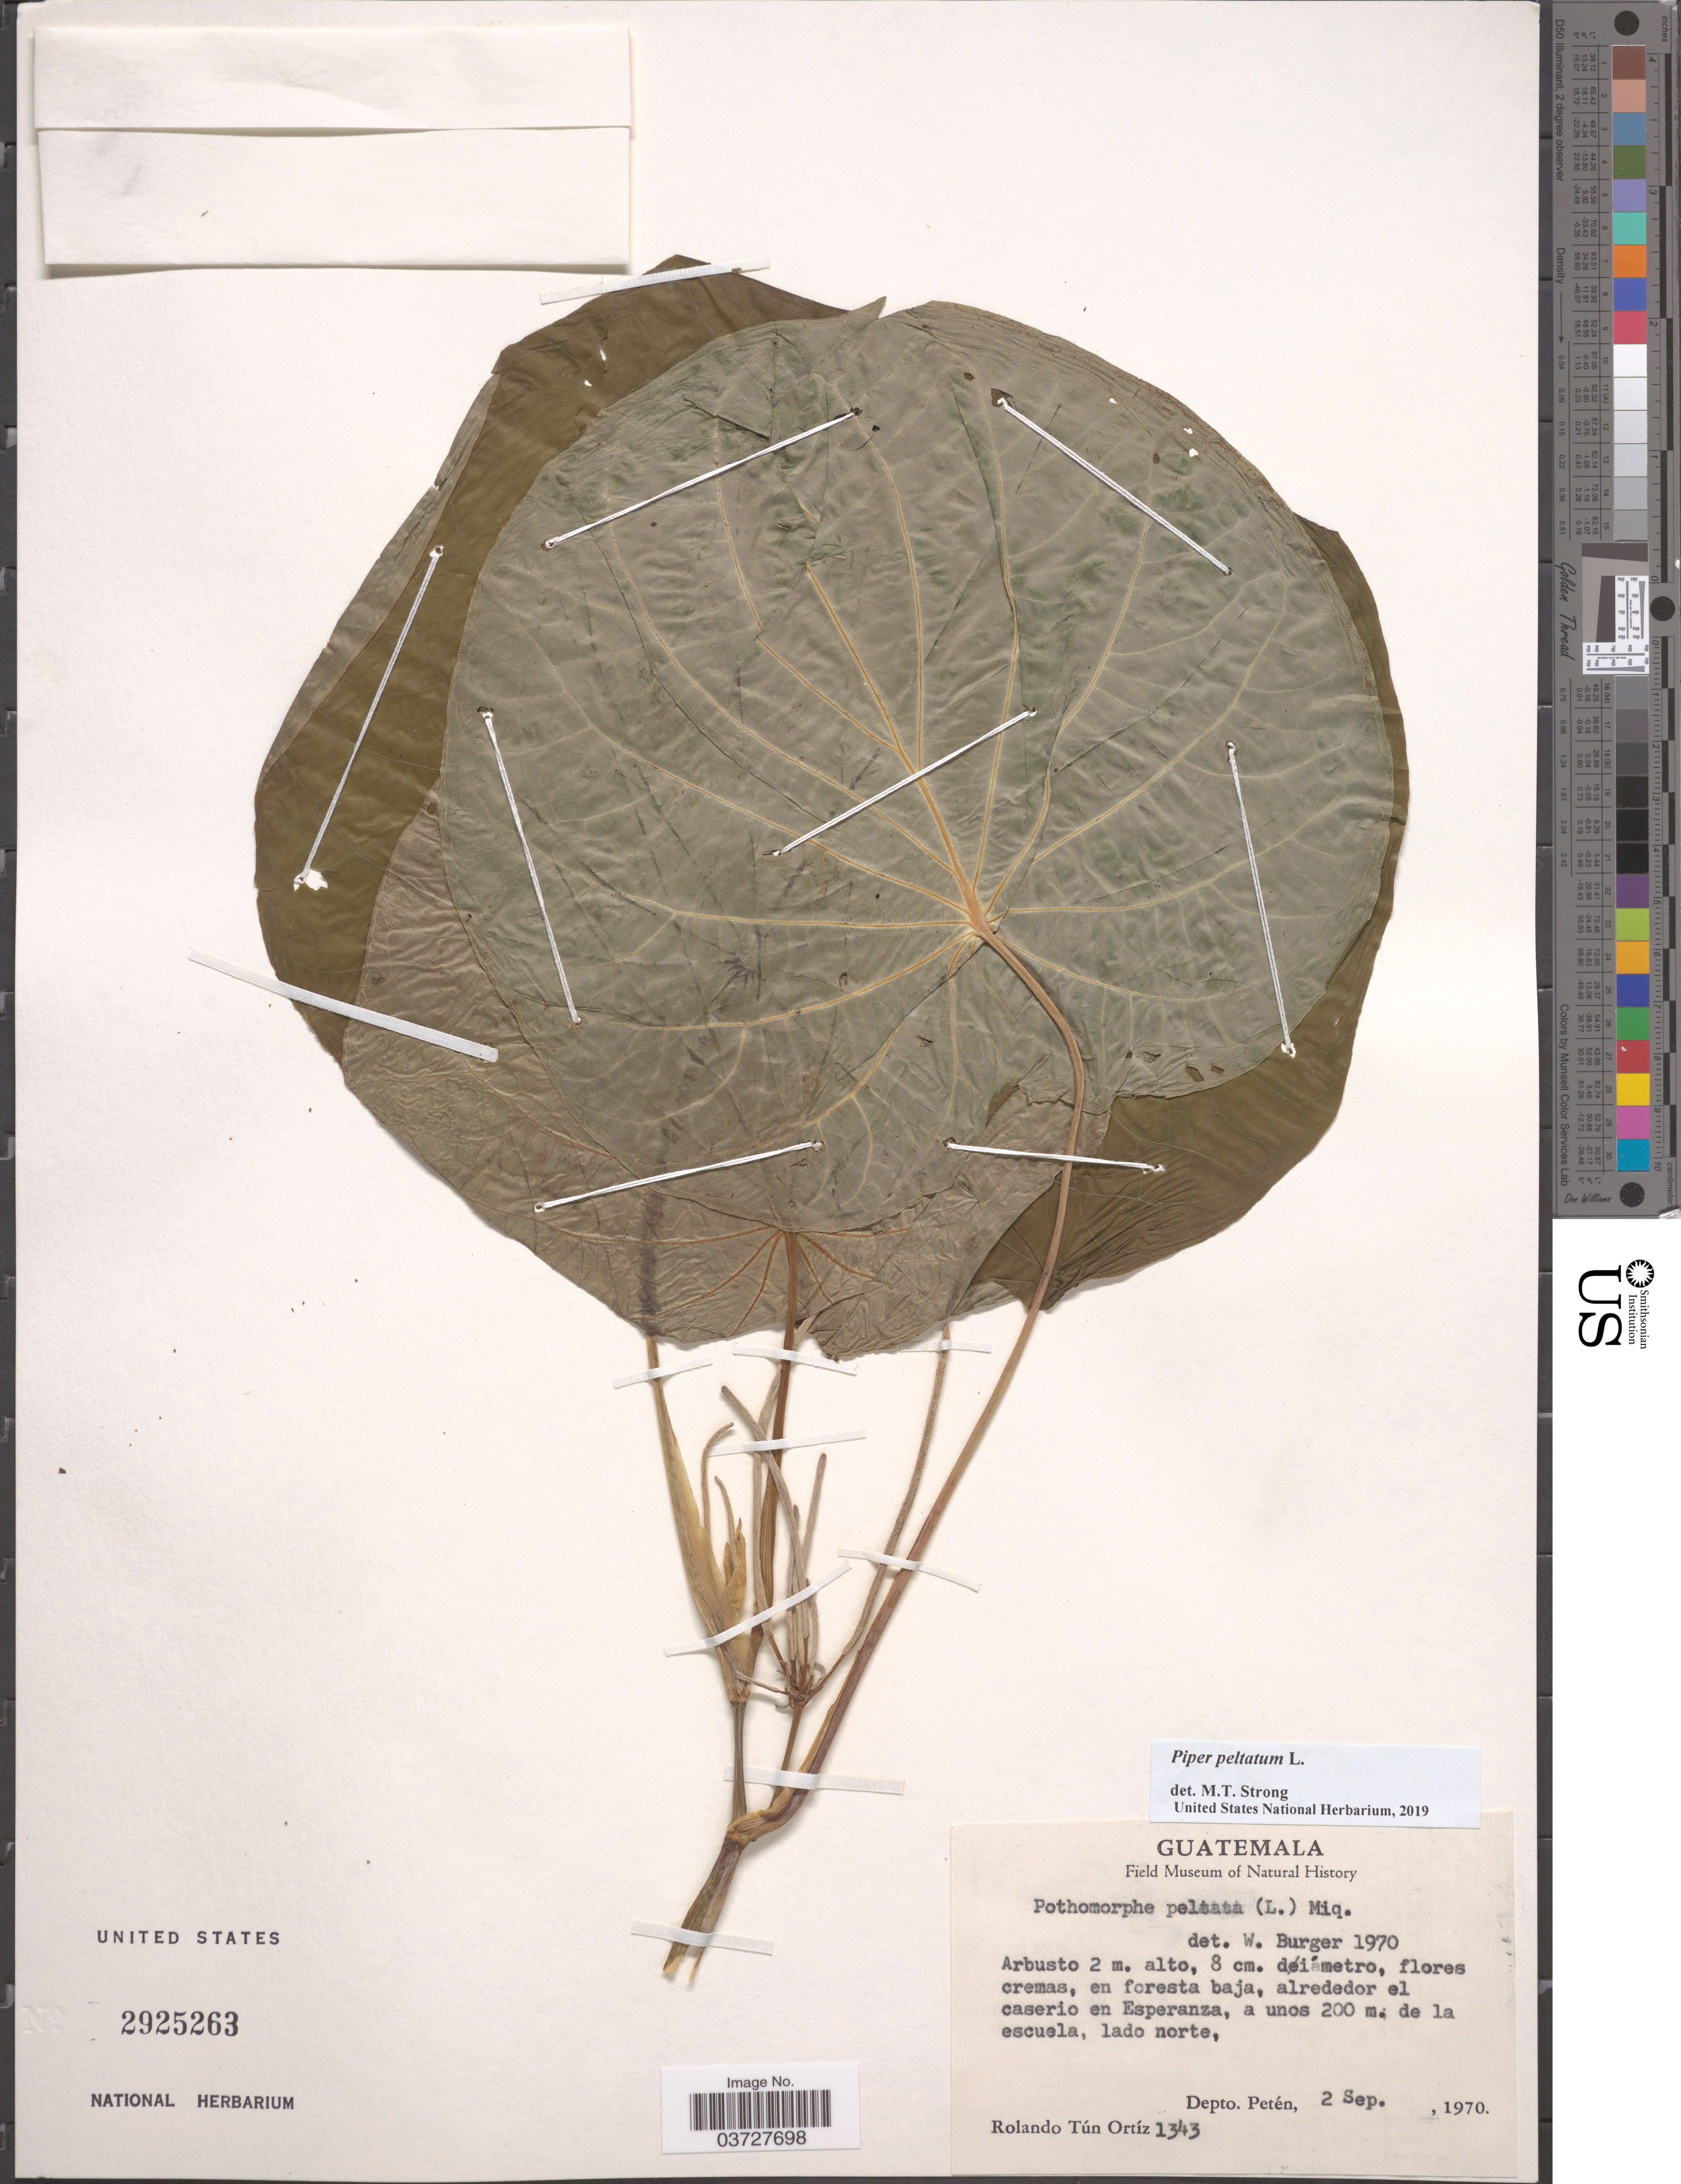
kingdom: Plantae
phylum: Tracheophyta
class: Magnoliopsida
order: Piperales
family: Piperaceae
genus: Piper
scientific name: Piper peltatum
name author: L.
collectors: R. T. Ortíz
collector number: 1343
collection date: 1970-09-02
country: Guatemala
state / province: El Peten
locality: En foresta baja, alrededors el caserio en Esperanza, a unos 200 m. de la escuela, lado norte, Depto. Petén.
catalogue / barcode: US 2925263